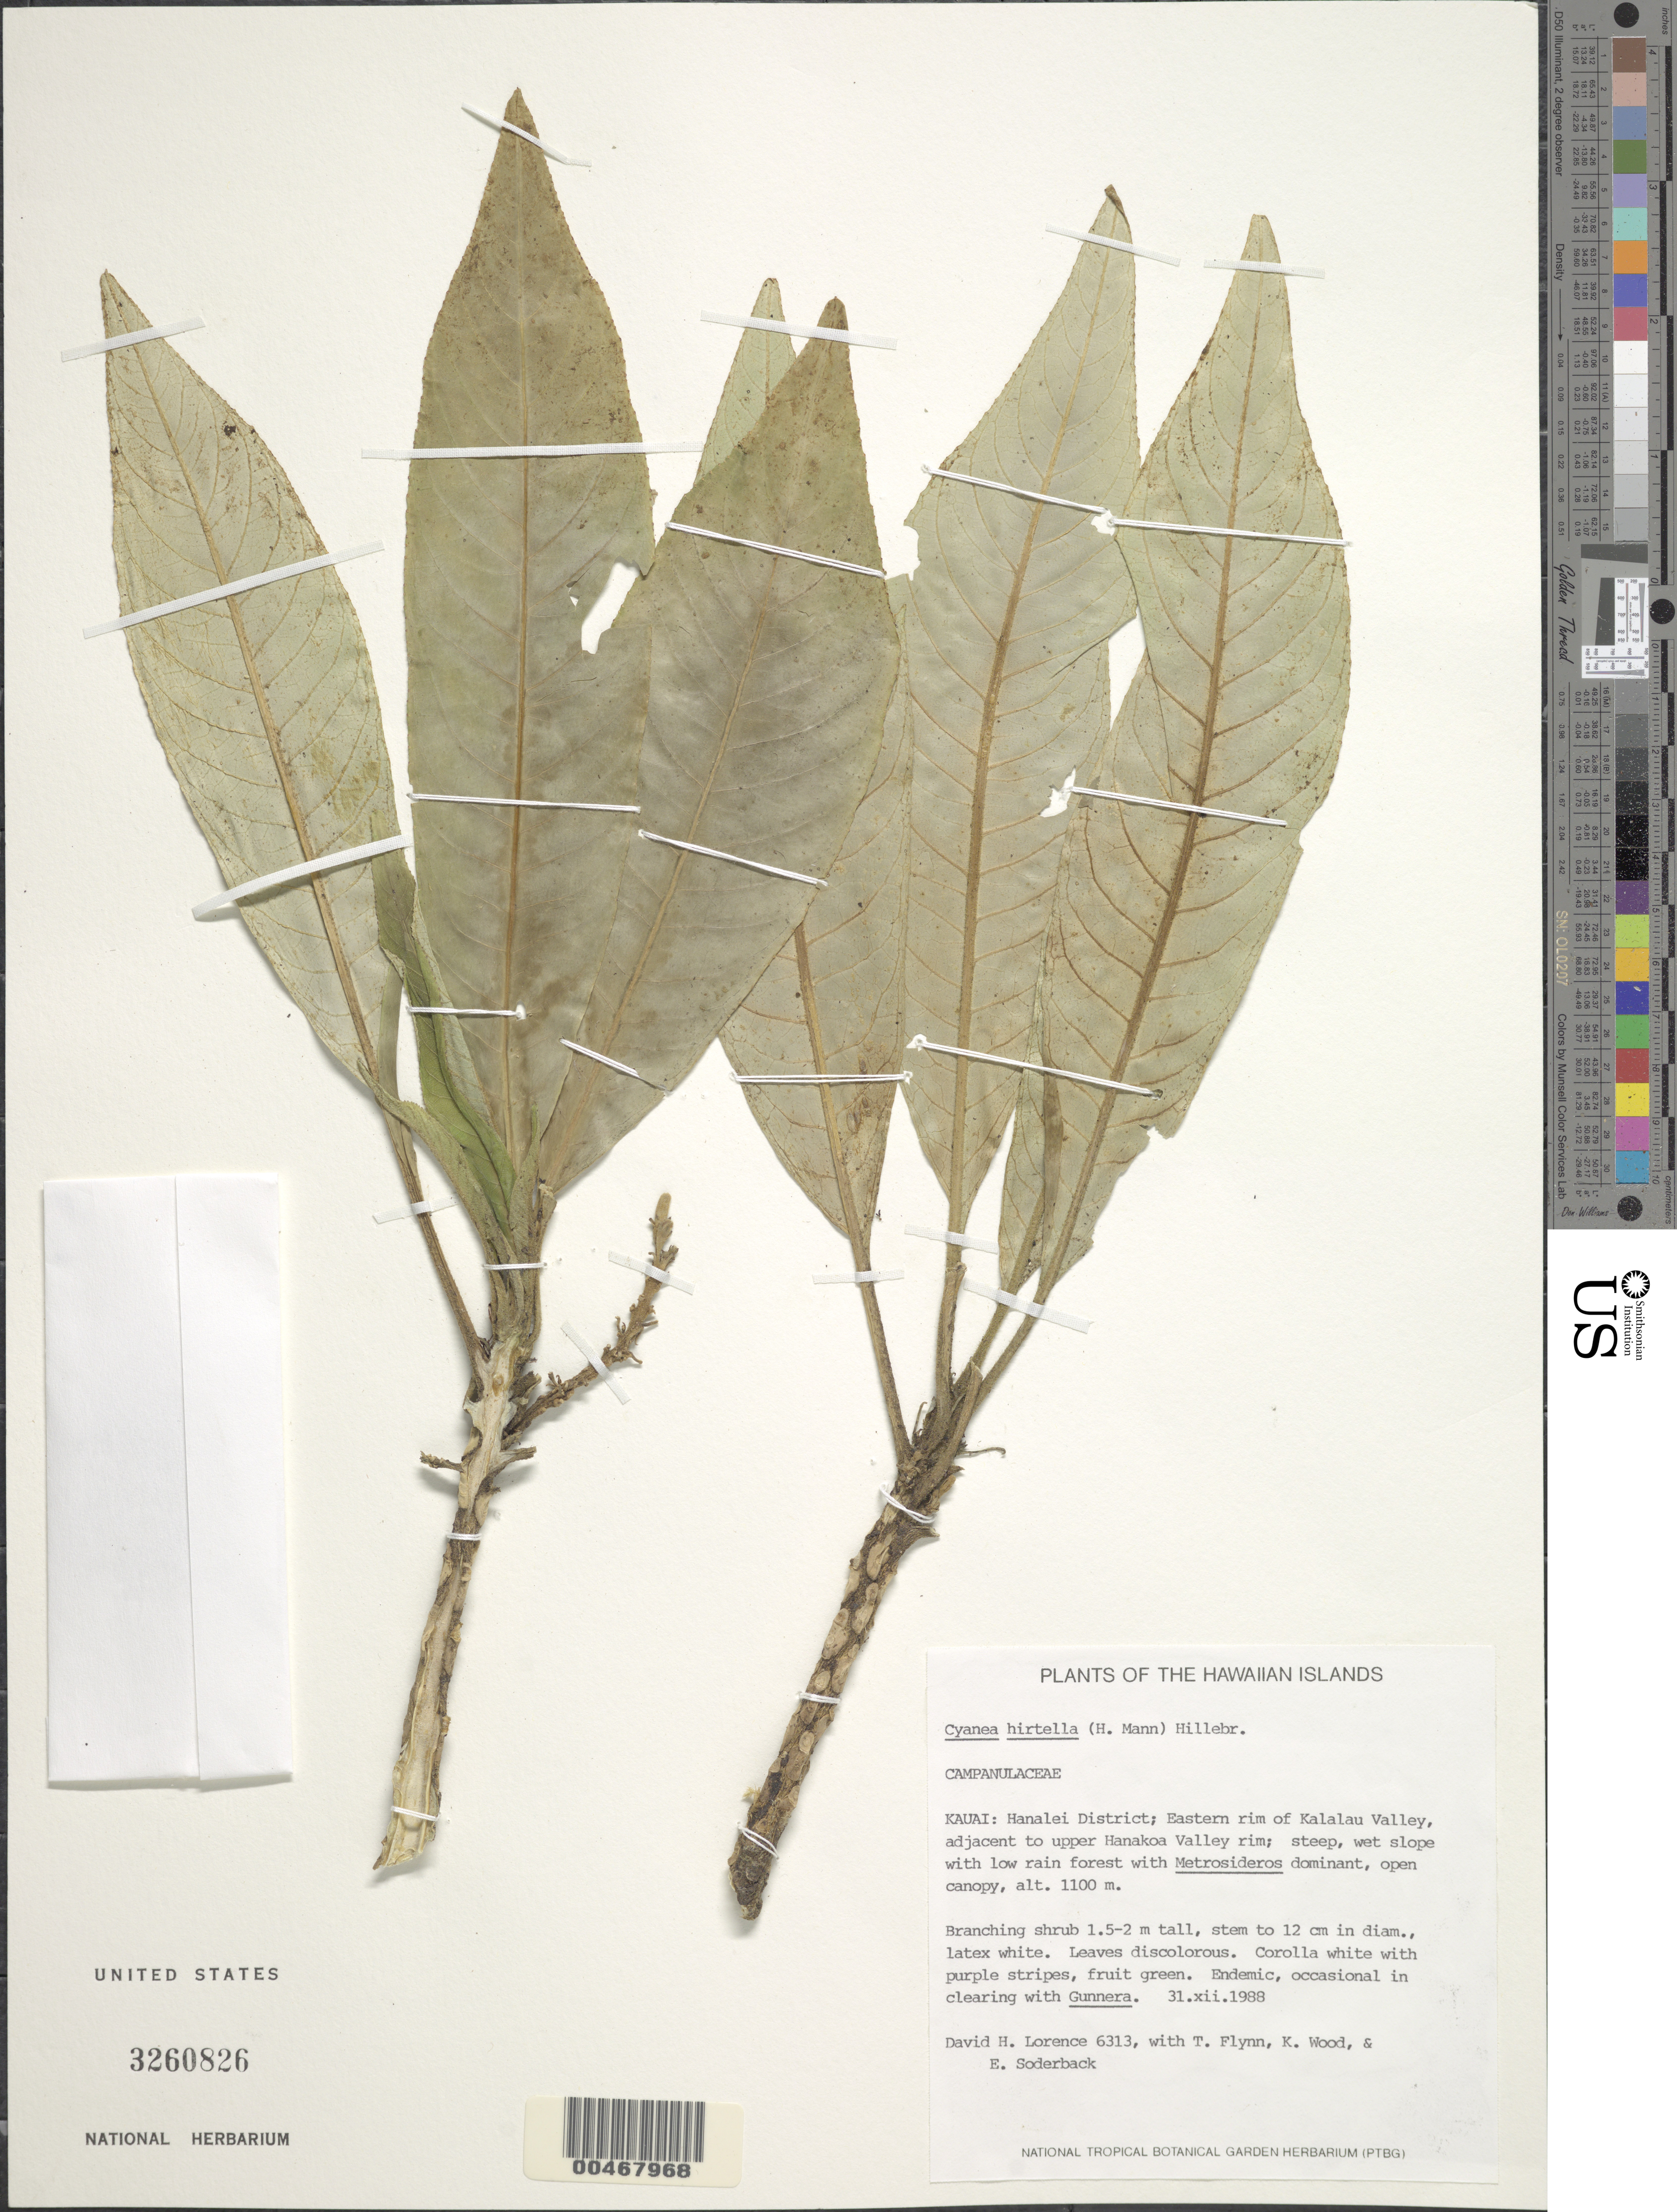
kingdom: Plantae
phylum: Tracheophyta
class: Magnoliopsida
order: Asterales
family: Campanulaceae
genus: Cyanea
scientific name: Cyanea hirtella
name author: (H. Mann) Hillebr.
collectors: D. Lorence, T. W. Flynn, K. Wood & E. Soderback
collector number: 6313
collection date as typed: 31 Dec 1988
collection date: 1988-12-31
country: United States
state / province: Hawaii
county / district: Kauai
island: Kaua'i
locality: Hanalei Dist., E rim of Kalalau Valley, adjacent to upper Hanakoa Valley rim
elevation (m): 1100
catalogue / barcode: US 3260826